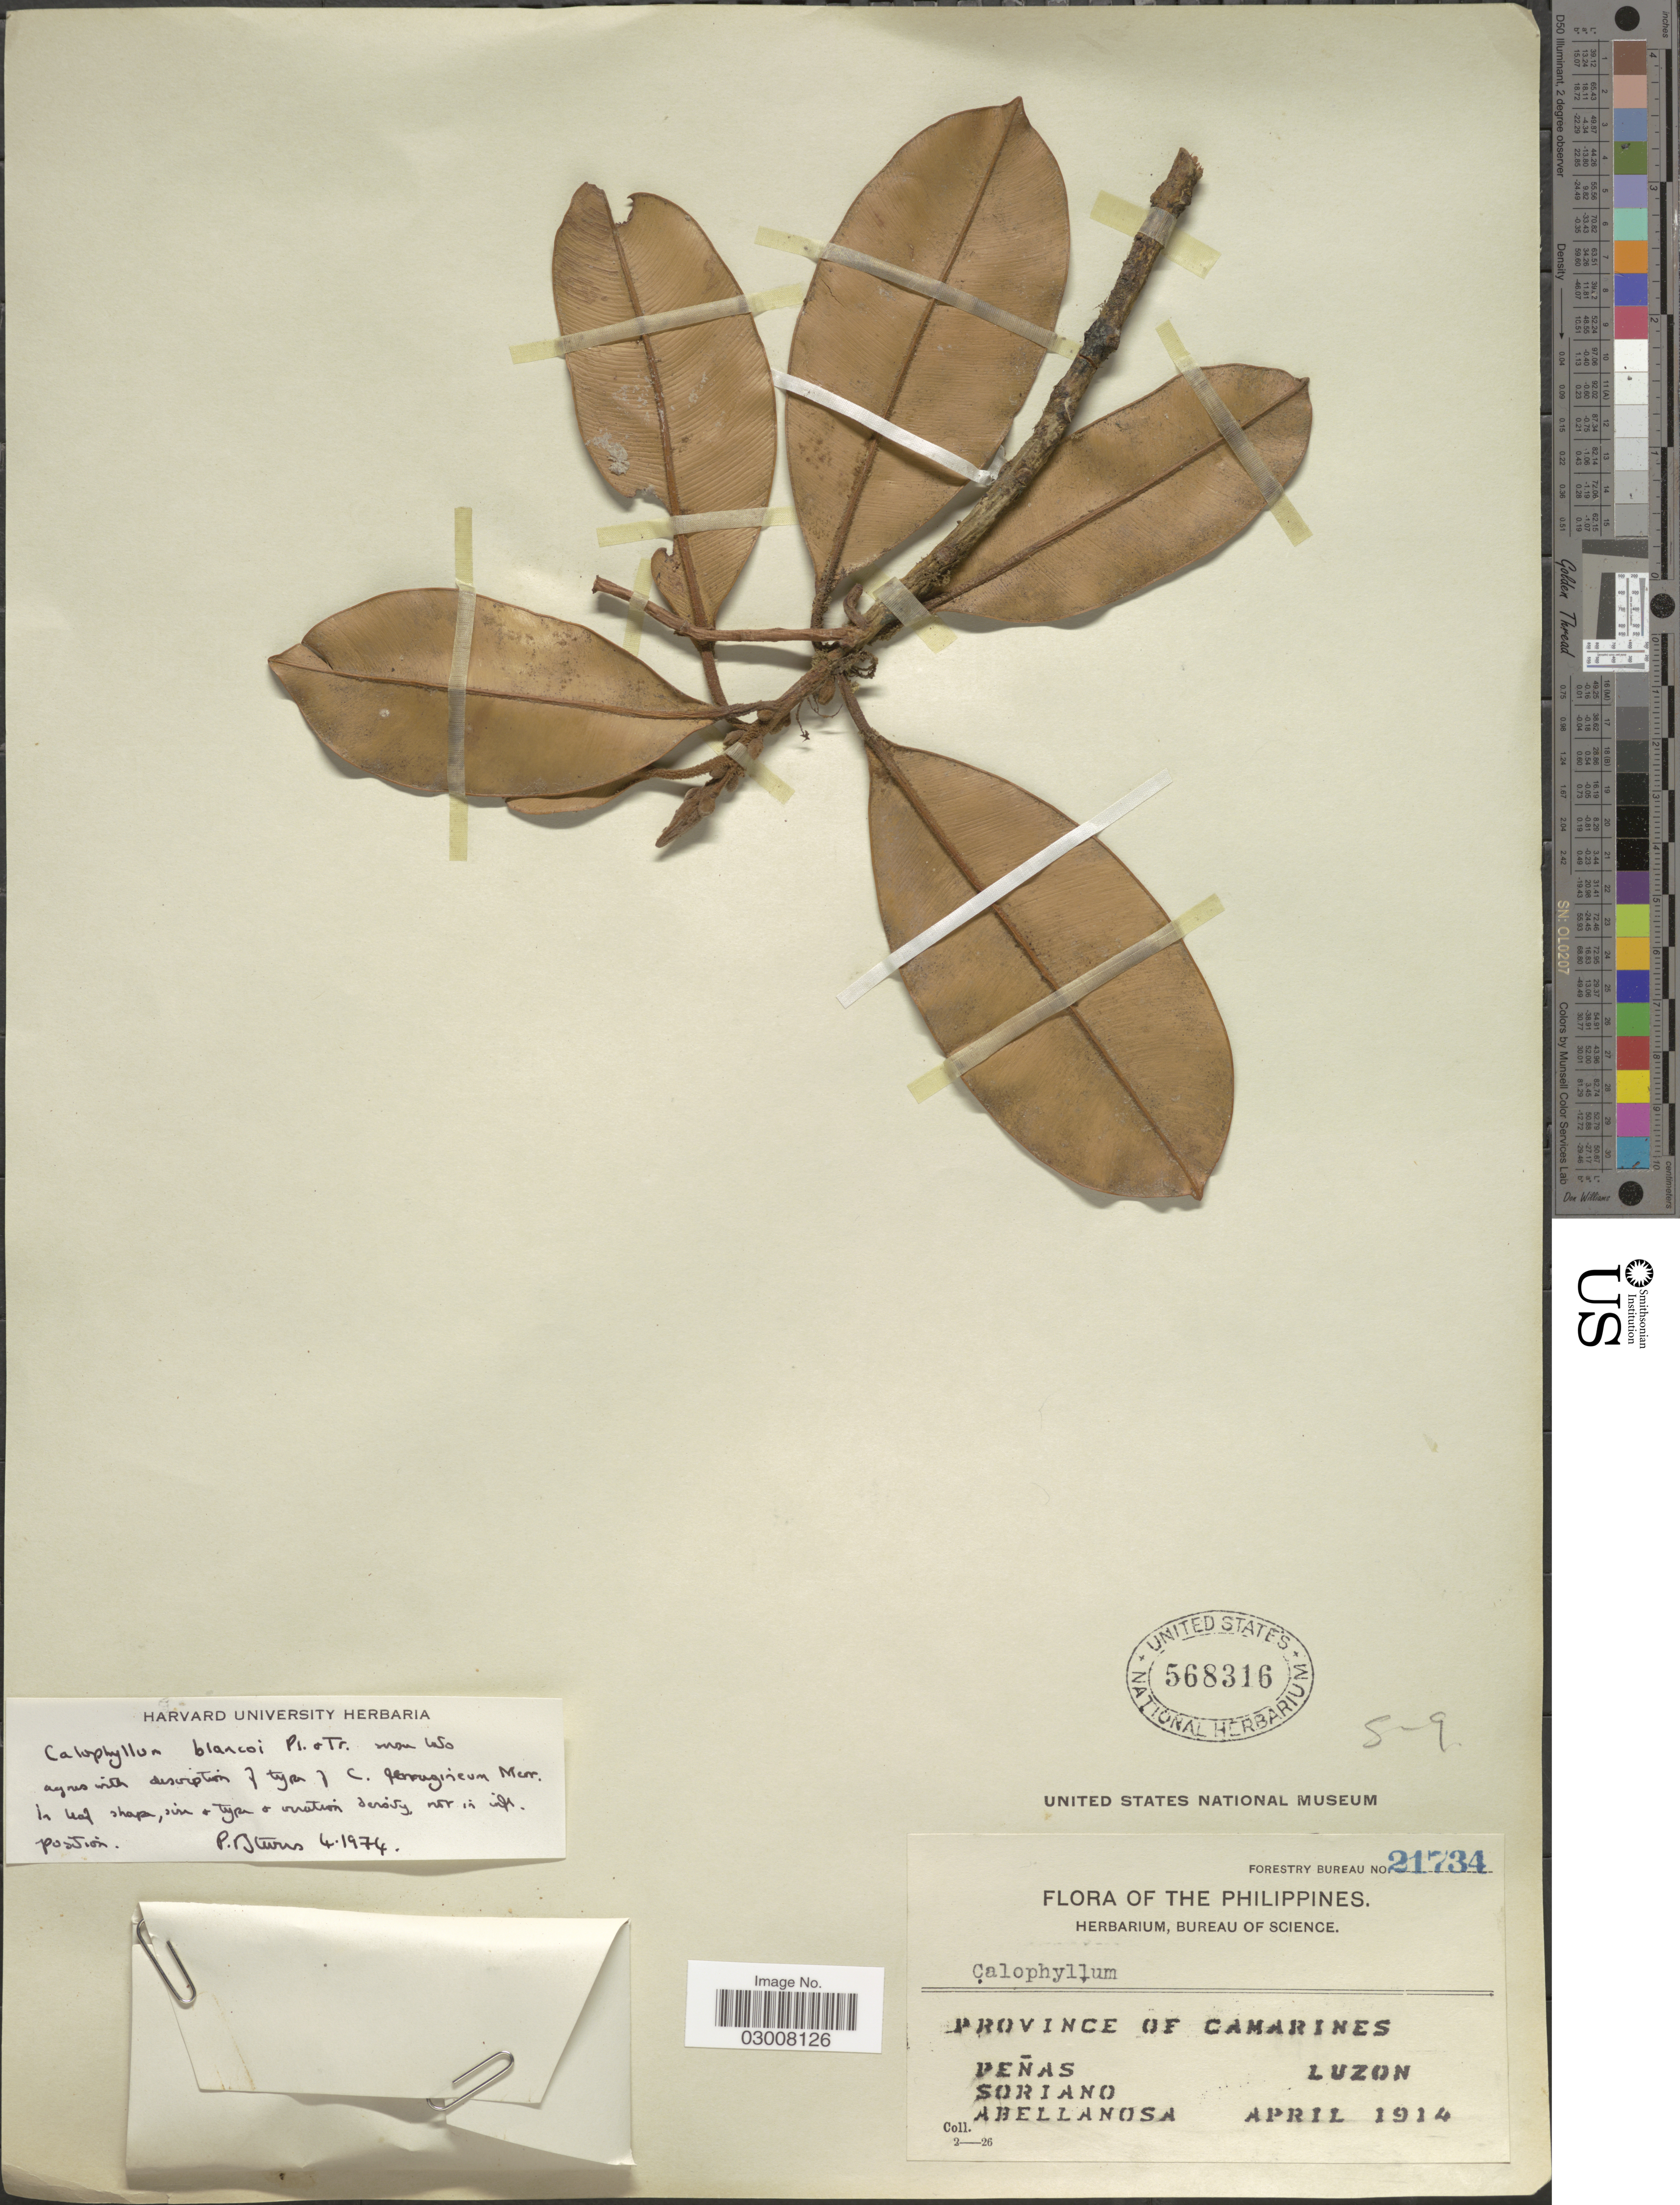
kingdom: Plantae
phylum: Tracheophyta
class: Magnoliopsida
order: Malpighiales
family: Calophyllaceae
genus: Calophyllum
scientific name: Calophyllum blancoi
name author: Planch. & Triana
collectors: Peñas, -. Soriano & -. Abellanosa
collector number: Forestry Bureau 21734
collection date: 1914-04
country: Philippines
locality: Province of Camarines, Luzon.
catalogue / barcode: US 568316